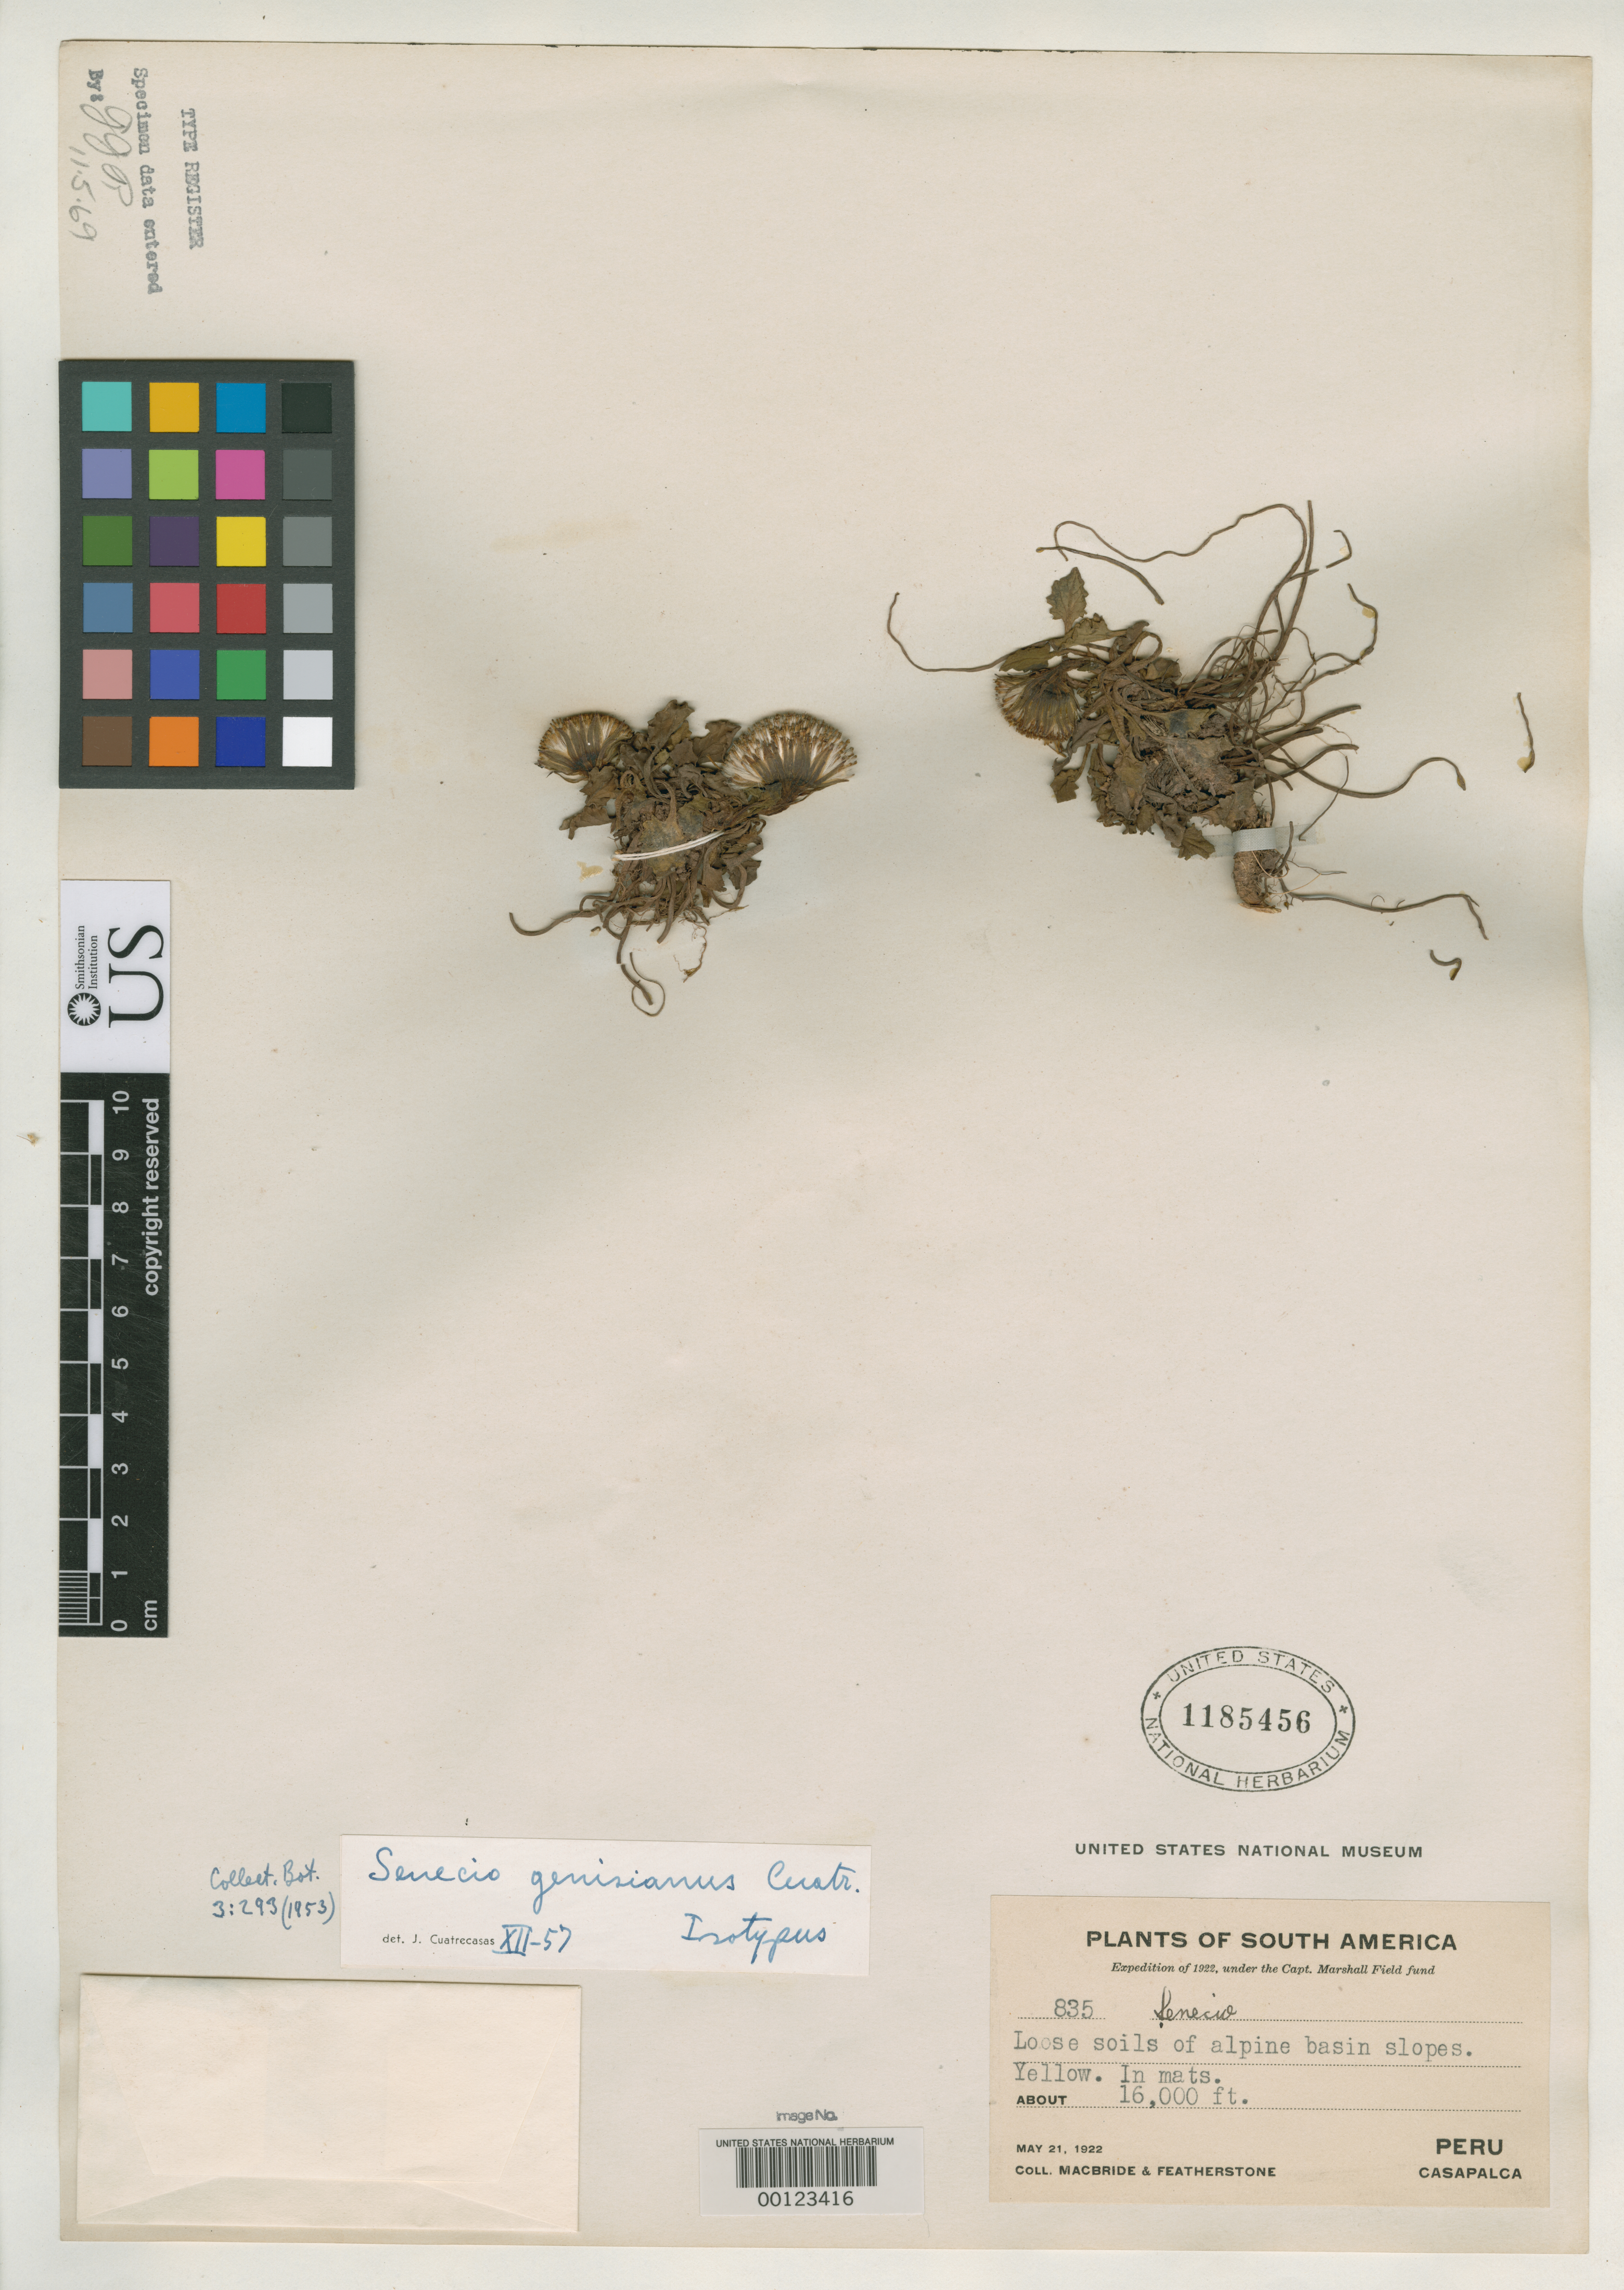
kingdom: Plantae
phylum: Tracheophyta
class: Magnoliopsida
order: Asterales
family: Asteraceae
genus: Senecio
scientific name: Senecio genisianus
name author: Cuatrec.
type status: Isotype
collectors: J. F. Macbride & W. Featherstone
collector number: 835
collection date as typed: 21 May 1922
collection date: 1922-05-21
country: Peru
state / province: Lima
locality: Casapalca.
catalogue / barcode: US 1185456